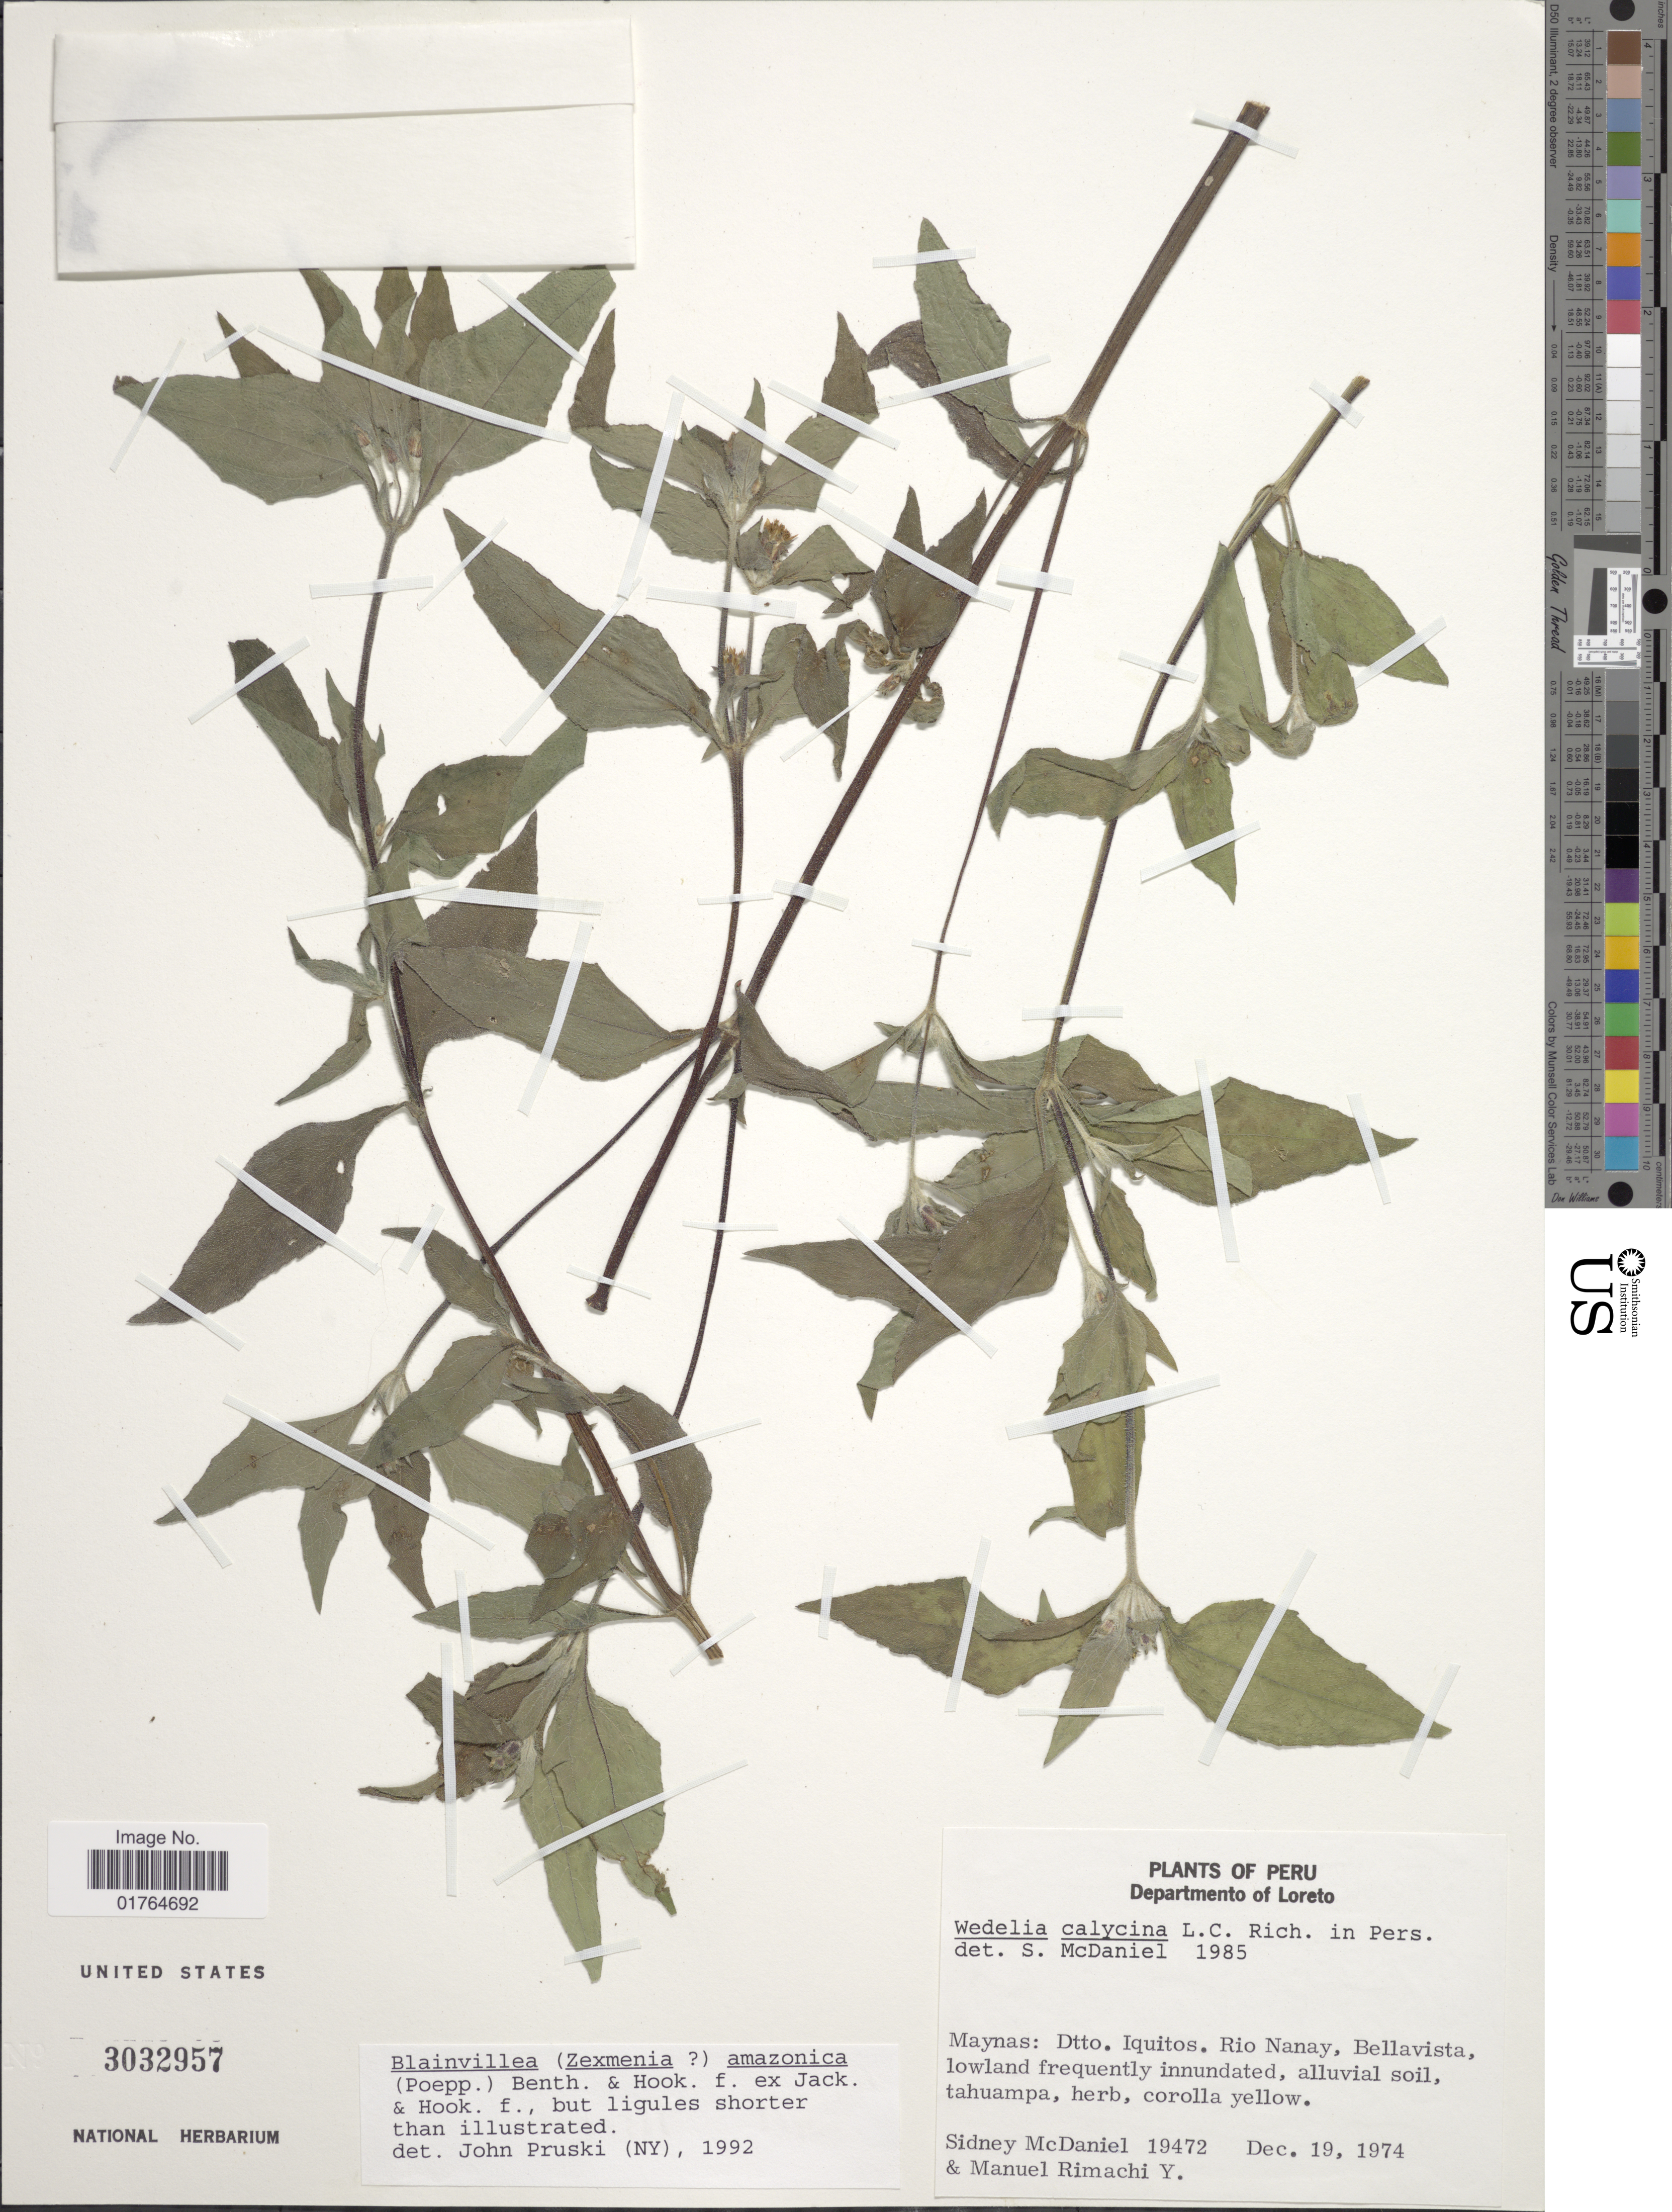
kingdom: Plantae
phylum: Tracheophyta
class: Magnoliopsida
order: Asterales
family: Asteraceae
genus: Wedelia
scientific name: Wedelia rudis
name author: (Baker) Benth. ex H. Rob.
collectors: S. McDaniel & M. Rimachi Y.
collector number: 19472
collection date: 1974-12-19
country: Peru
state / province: Loreto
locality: Maynas, Dtto. Iquitos, Rio Nanay, Bellavista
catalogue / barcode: US 3032957